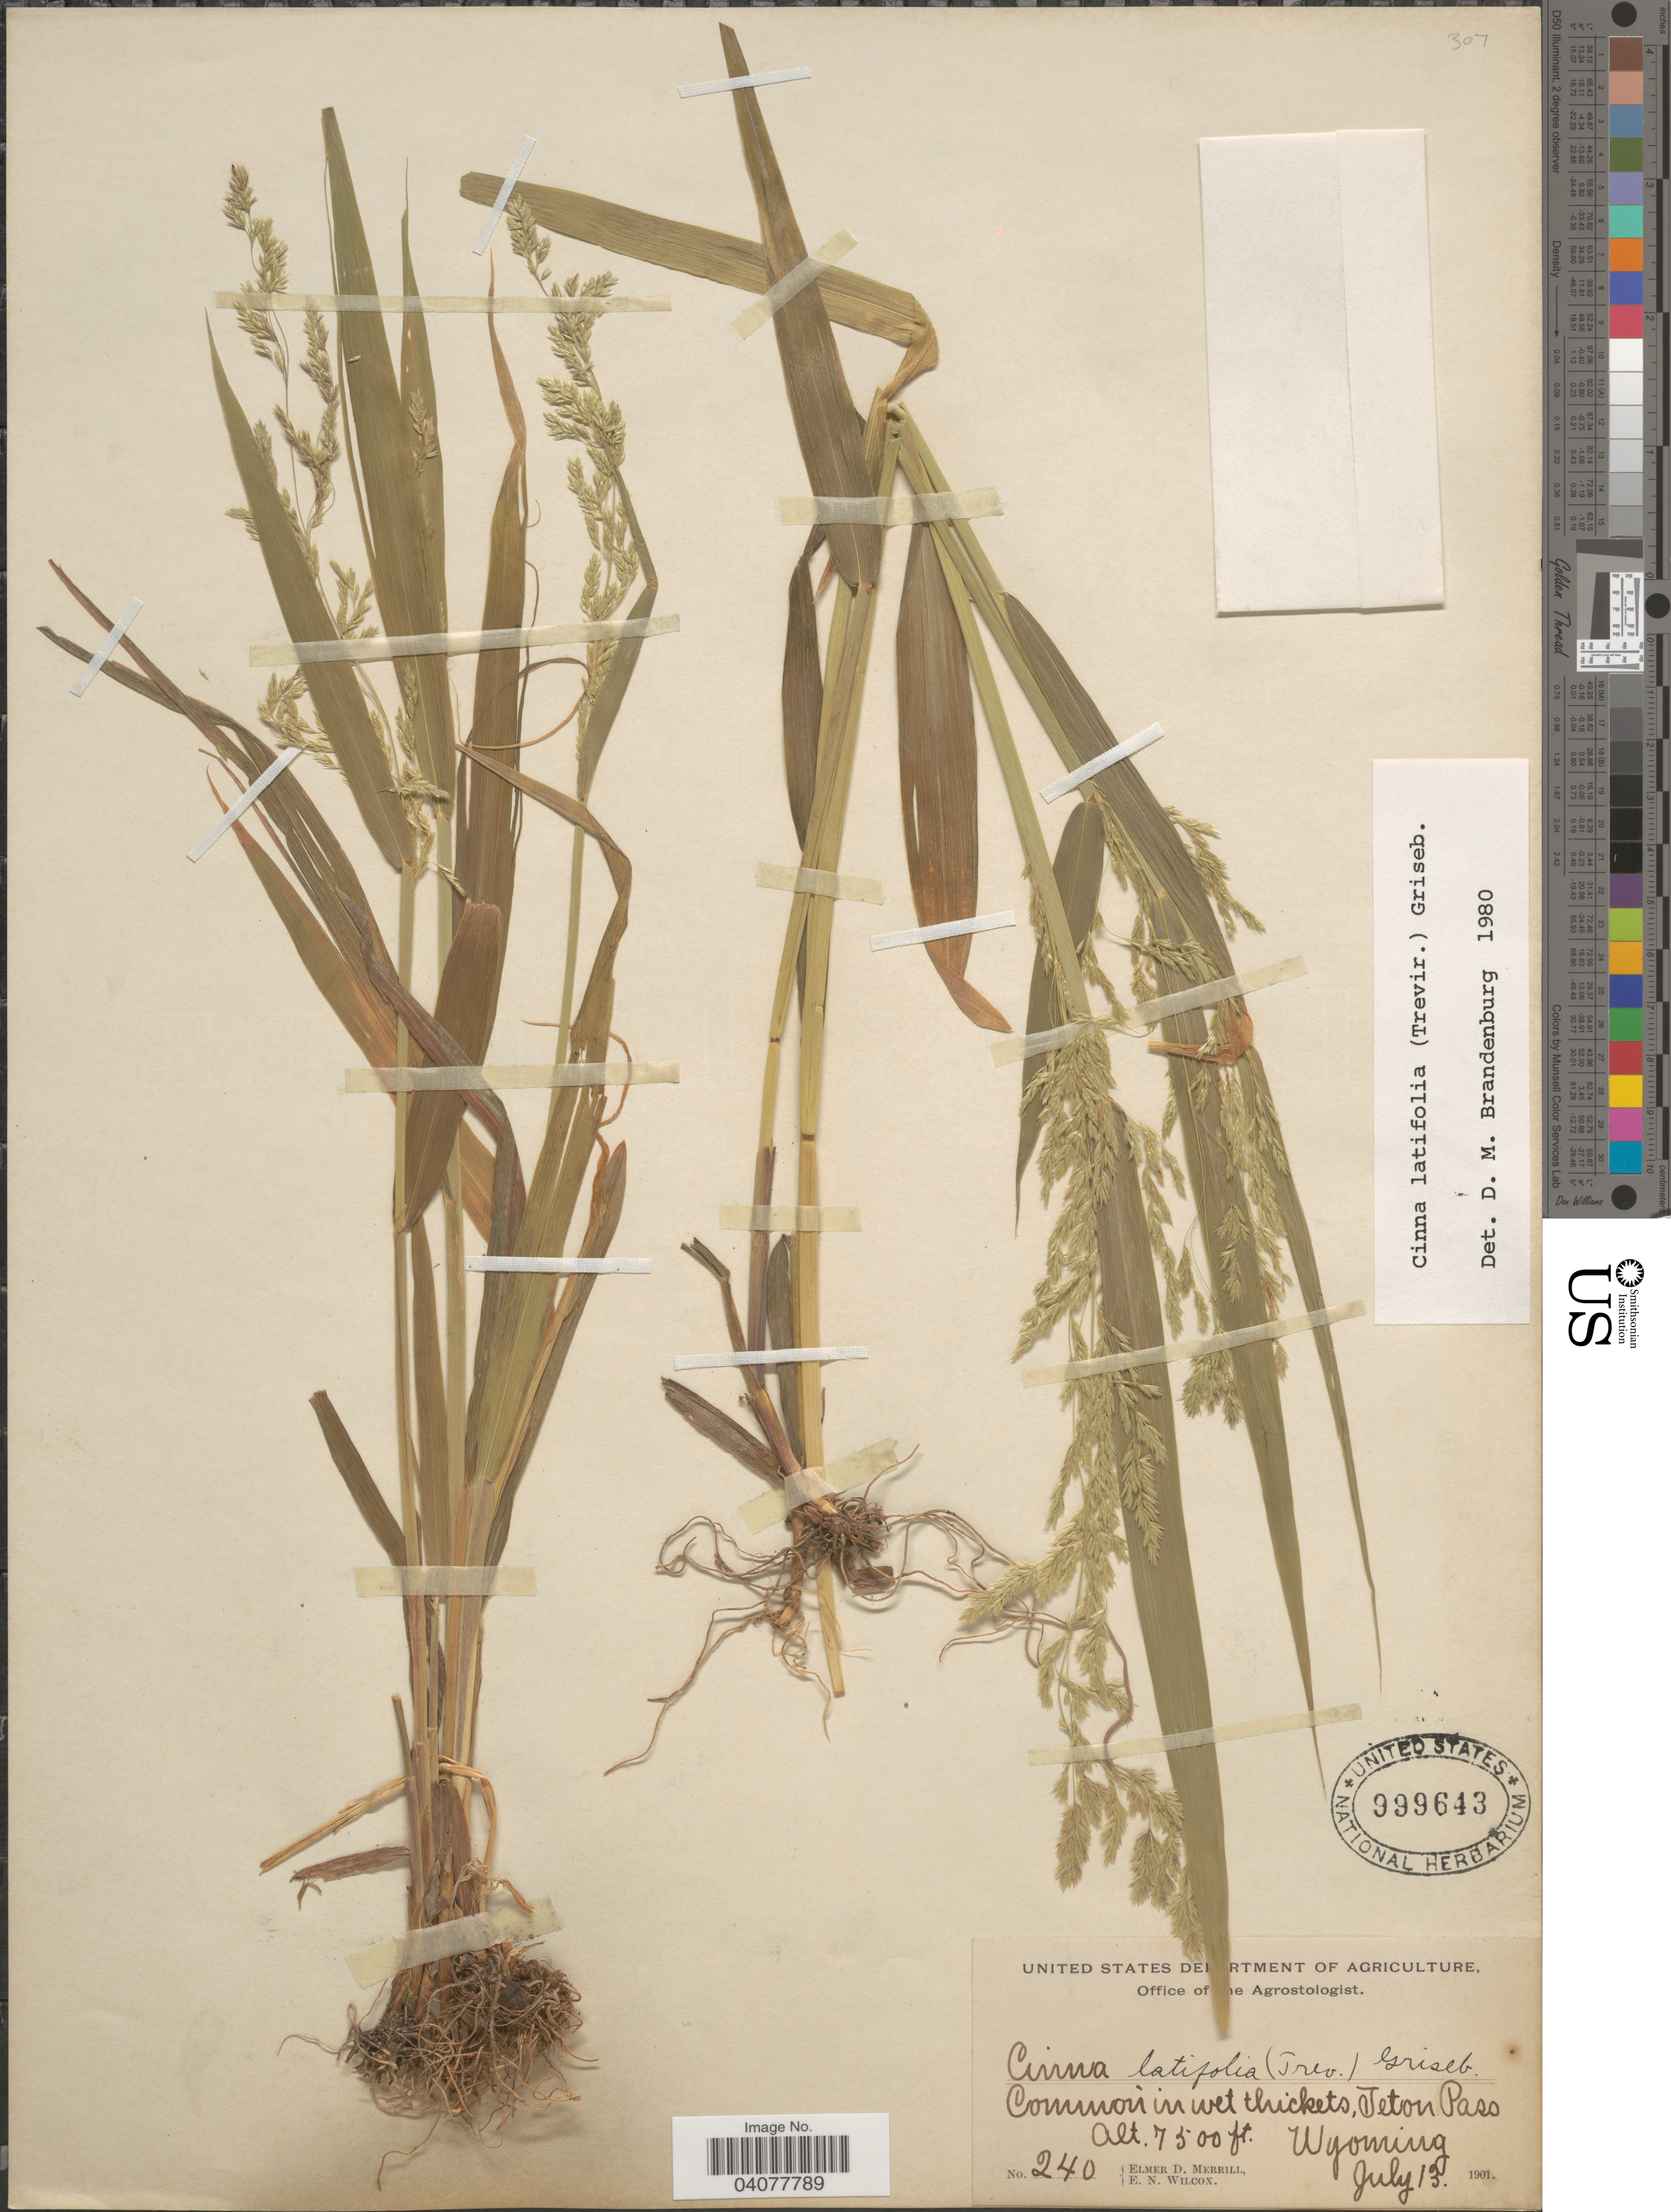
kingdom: Plantae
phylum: Tracheophyta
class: Liliopsida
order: Poales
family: Poaceae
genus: Cinna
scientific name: Cinna latifolia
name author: (Trevir. ex Goeppert) Griseb.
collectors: E. D. Merrill & E. Wilcox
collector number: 240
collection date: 1901-07-13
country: United States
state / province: Wyoming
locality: Common in wet thickets, Teton Pass.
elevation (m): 2286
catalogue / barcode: US 999643